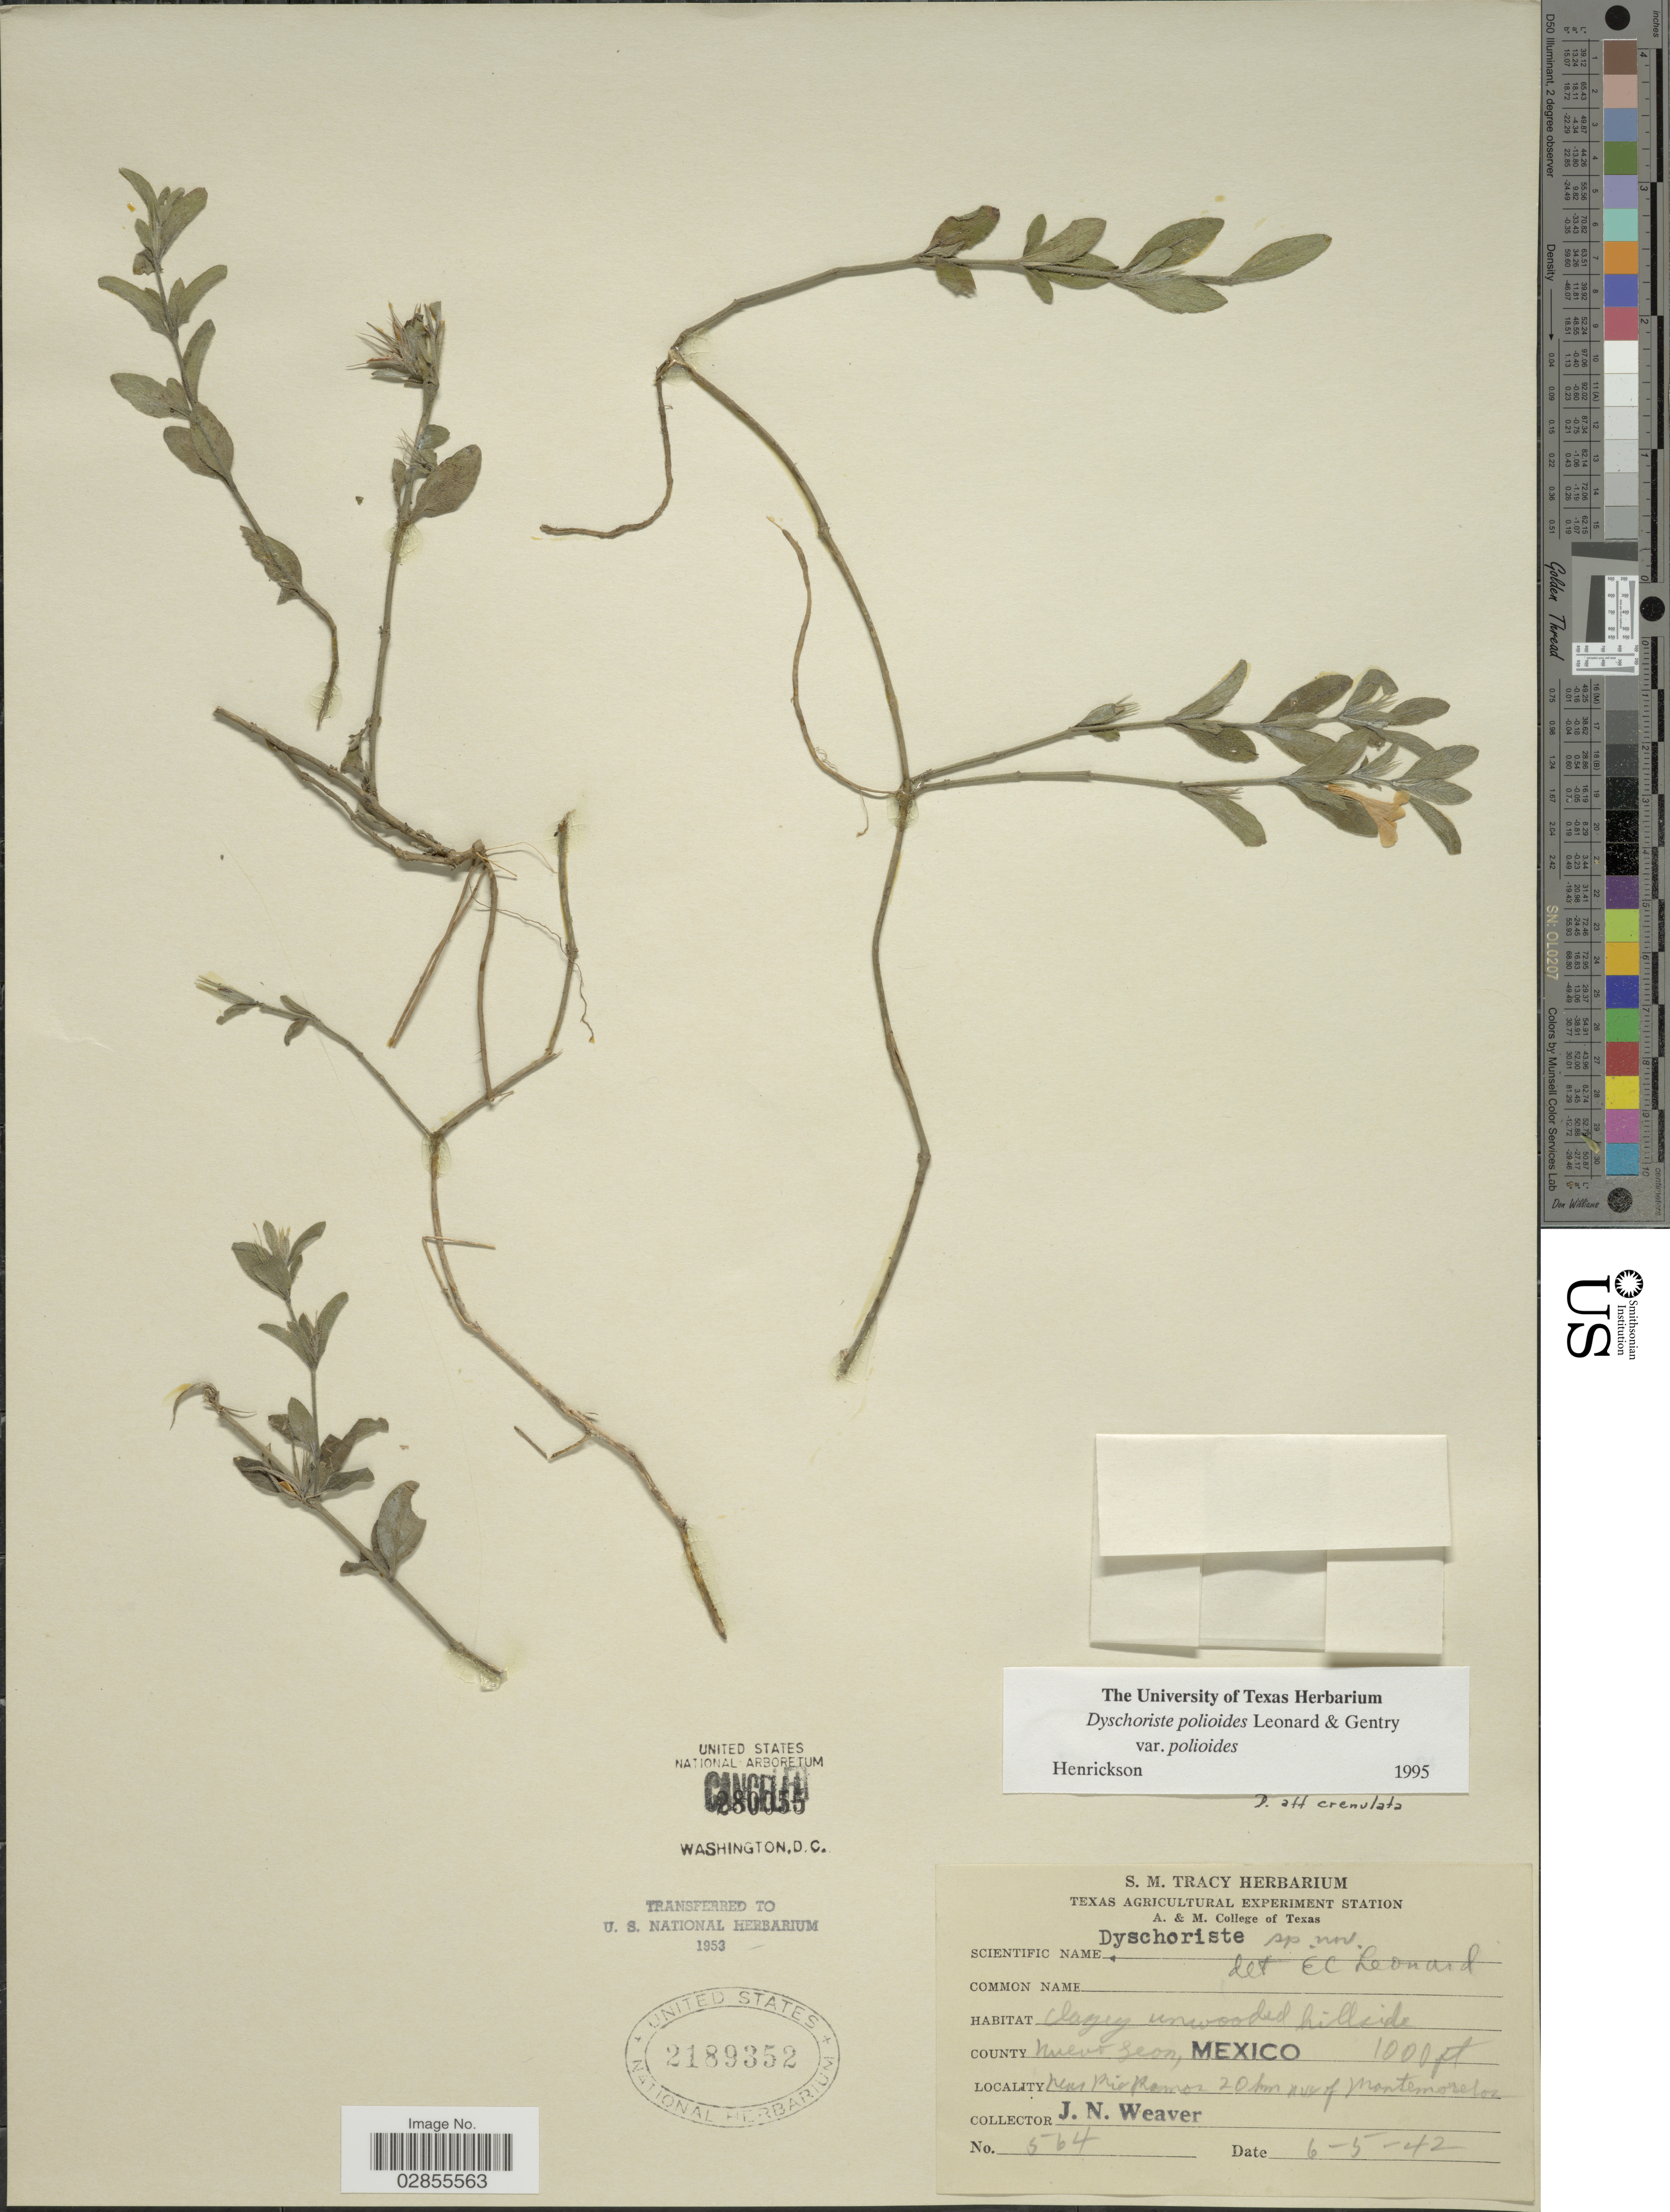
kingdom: Plantae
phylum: Tracheophyta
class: Magnoliopsida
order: Lamiales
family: Acanthaceae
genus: Dyschoriste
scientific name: Dyschoriste poliodes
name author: Leonard & Gentry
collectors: J. N. Weaver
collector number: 564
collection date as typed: Transcribed d/m/y: 6/5/42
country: Mexico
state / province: Nuevo León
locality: Near Rio Ramos20 km nw of Montemorelos.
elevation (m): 305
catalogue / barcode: US 2189352